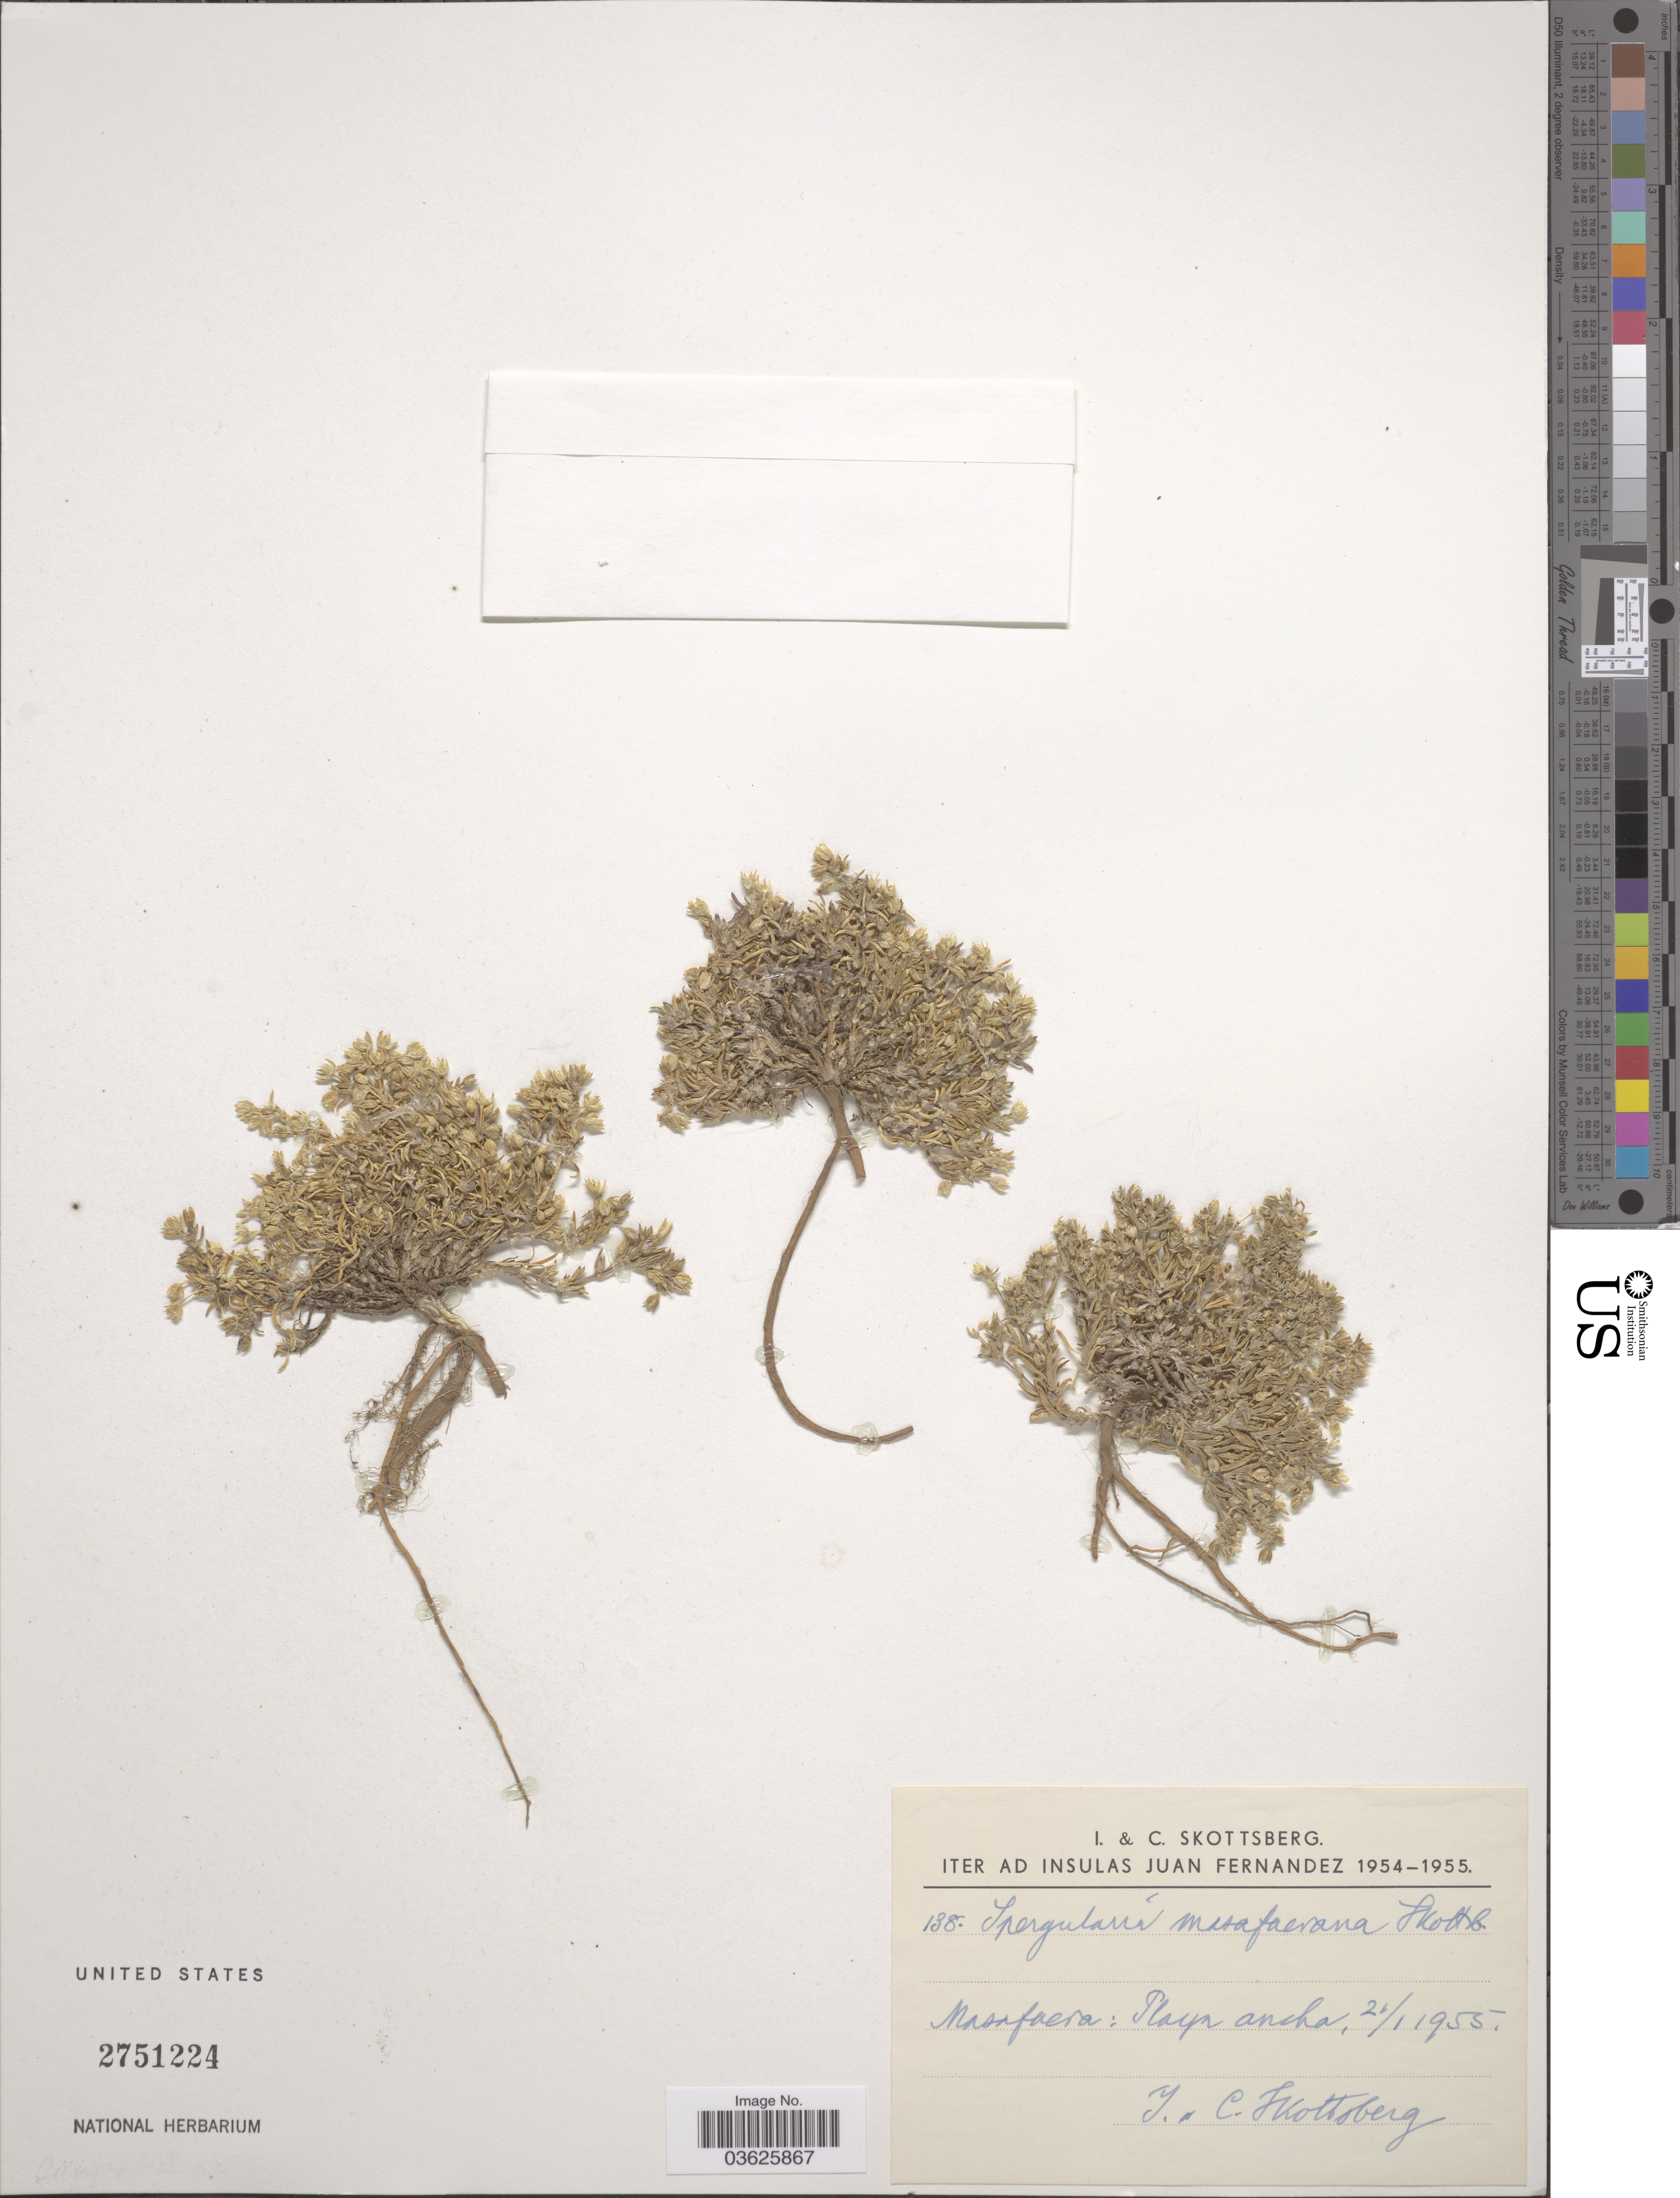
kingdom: Plantae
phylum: Tracheophyta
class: Magnoliopsida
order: Caryophyllales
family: Caryophyllaceae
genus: Spergularia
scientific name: Spergularia massafuerana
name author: Skottsb.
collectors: I. Skottsberg & C. Skottsberg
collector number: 138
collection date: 1955-01-21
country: Chile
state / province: Valparaíso (V)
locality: Insulas Juan Fernandez. Masafuera: Playa ancha.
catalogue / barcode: US 2751224